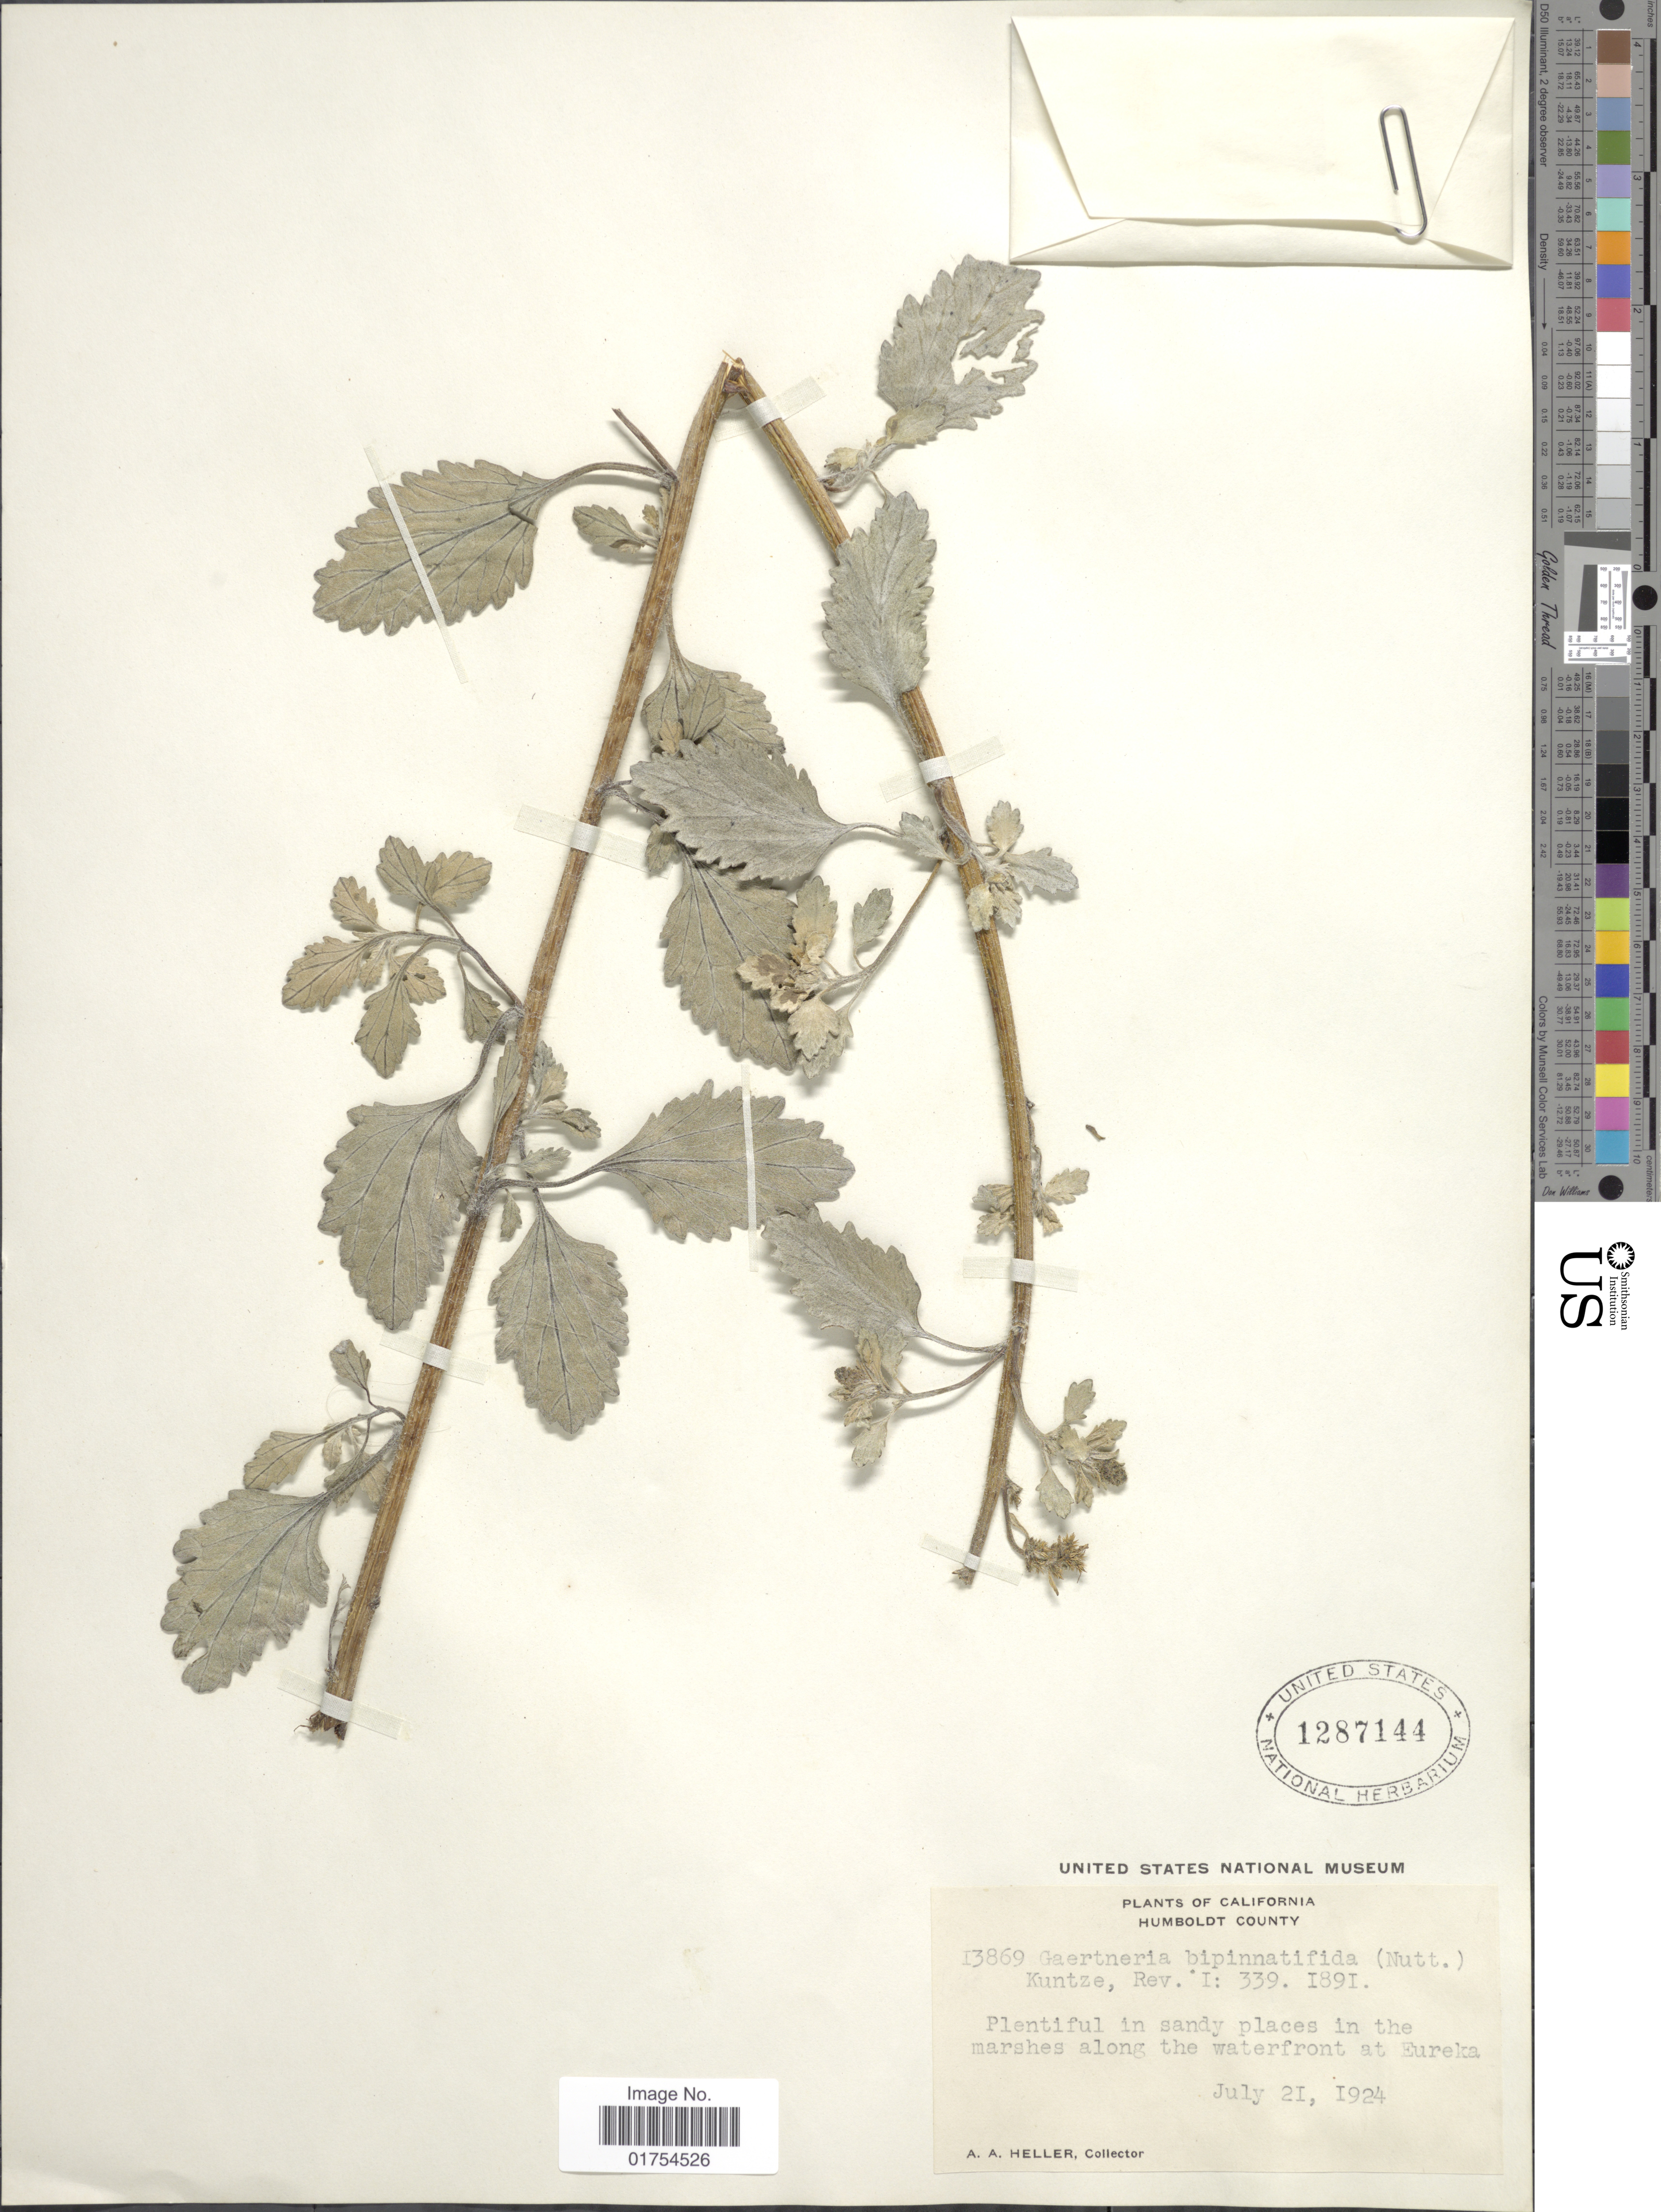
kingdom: Plantae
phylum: Tracheophyta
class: Magnoliopsida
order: Asterales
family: Asteraceae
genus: Franseria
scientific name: Franseria chamissonis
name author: Less.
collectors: A. A. Heller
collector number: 13869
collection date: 1924-07-21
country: United States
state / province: California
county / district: Humboldt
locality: Humboldt County, Plentiful in sandy places in the marshes along the waterfront at Eureka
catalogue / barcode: US 1287144